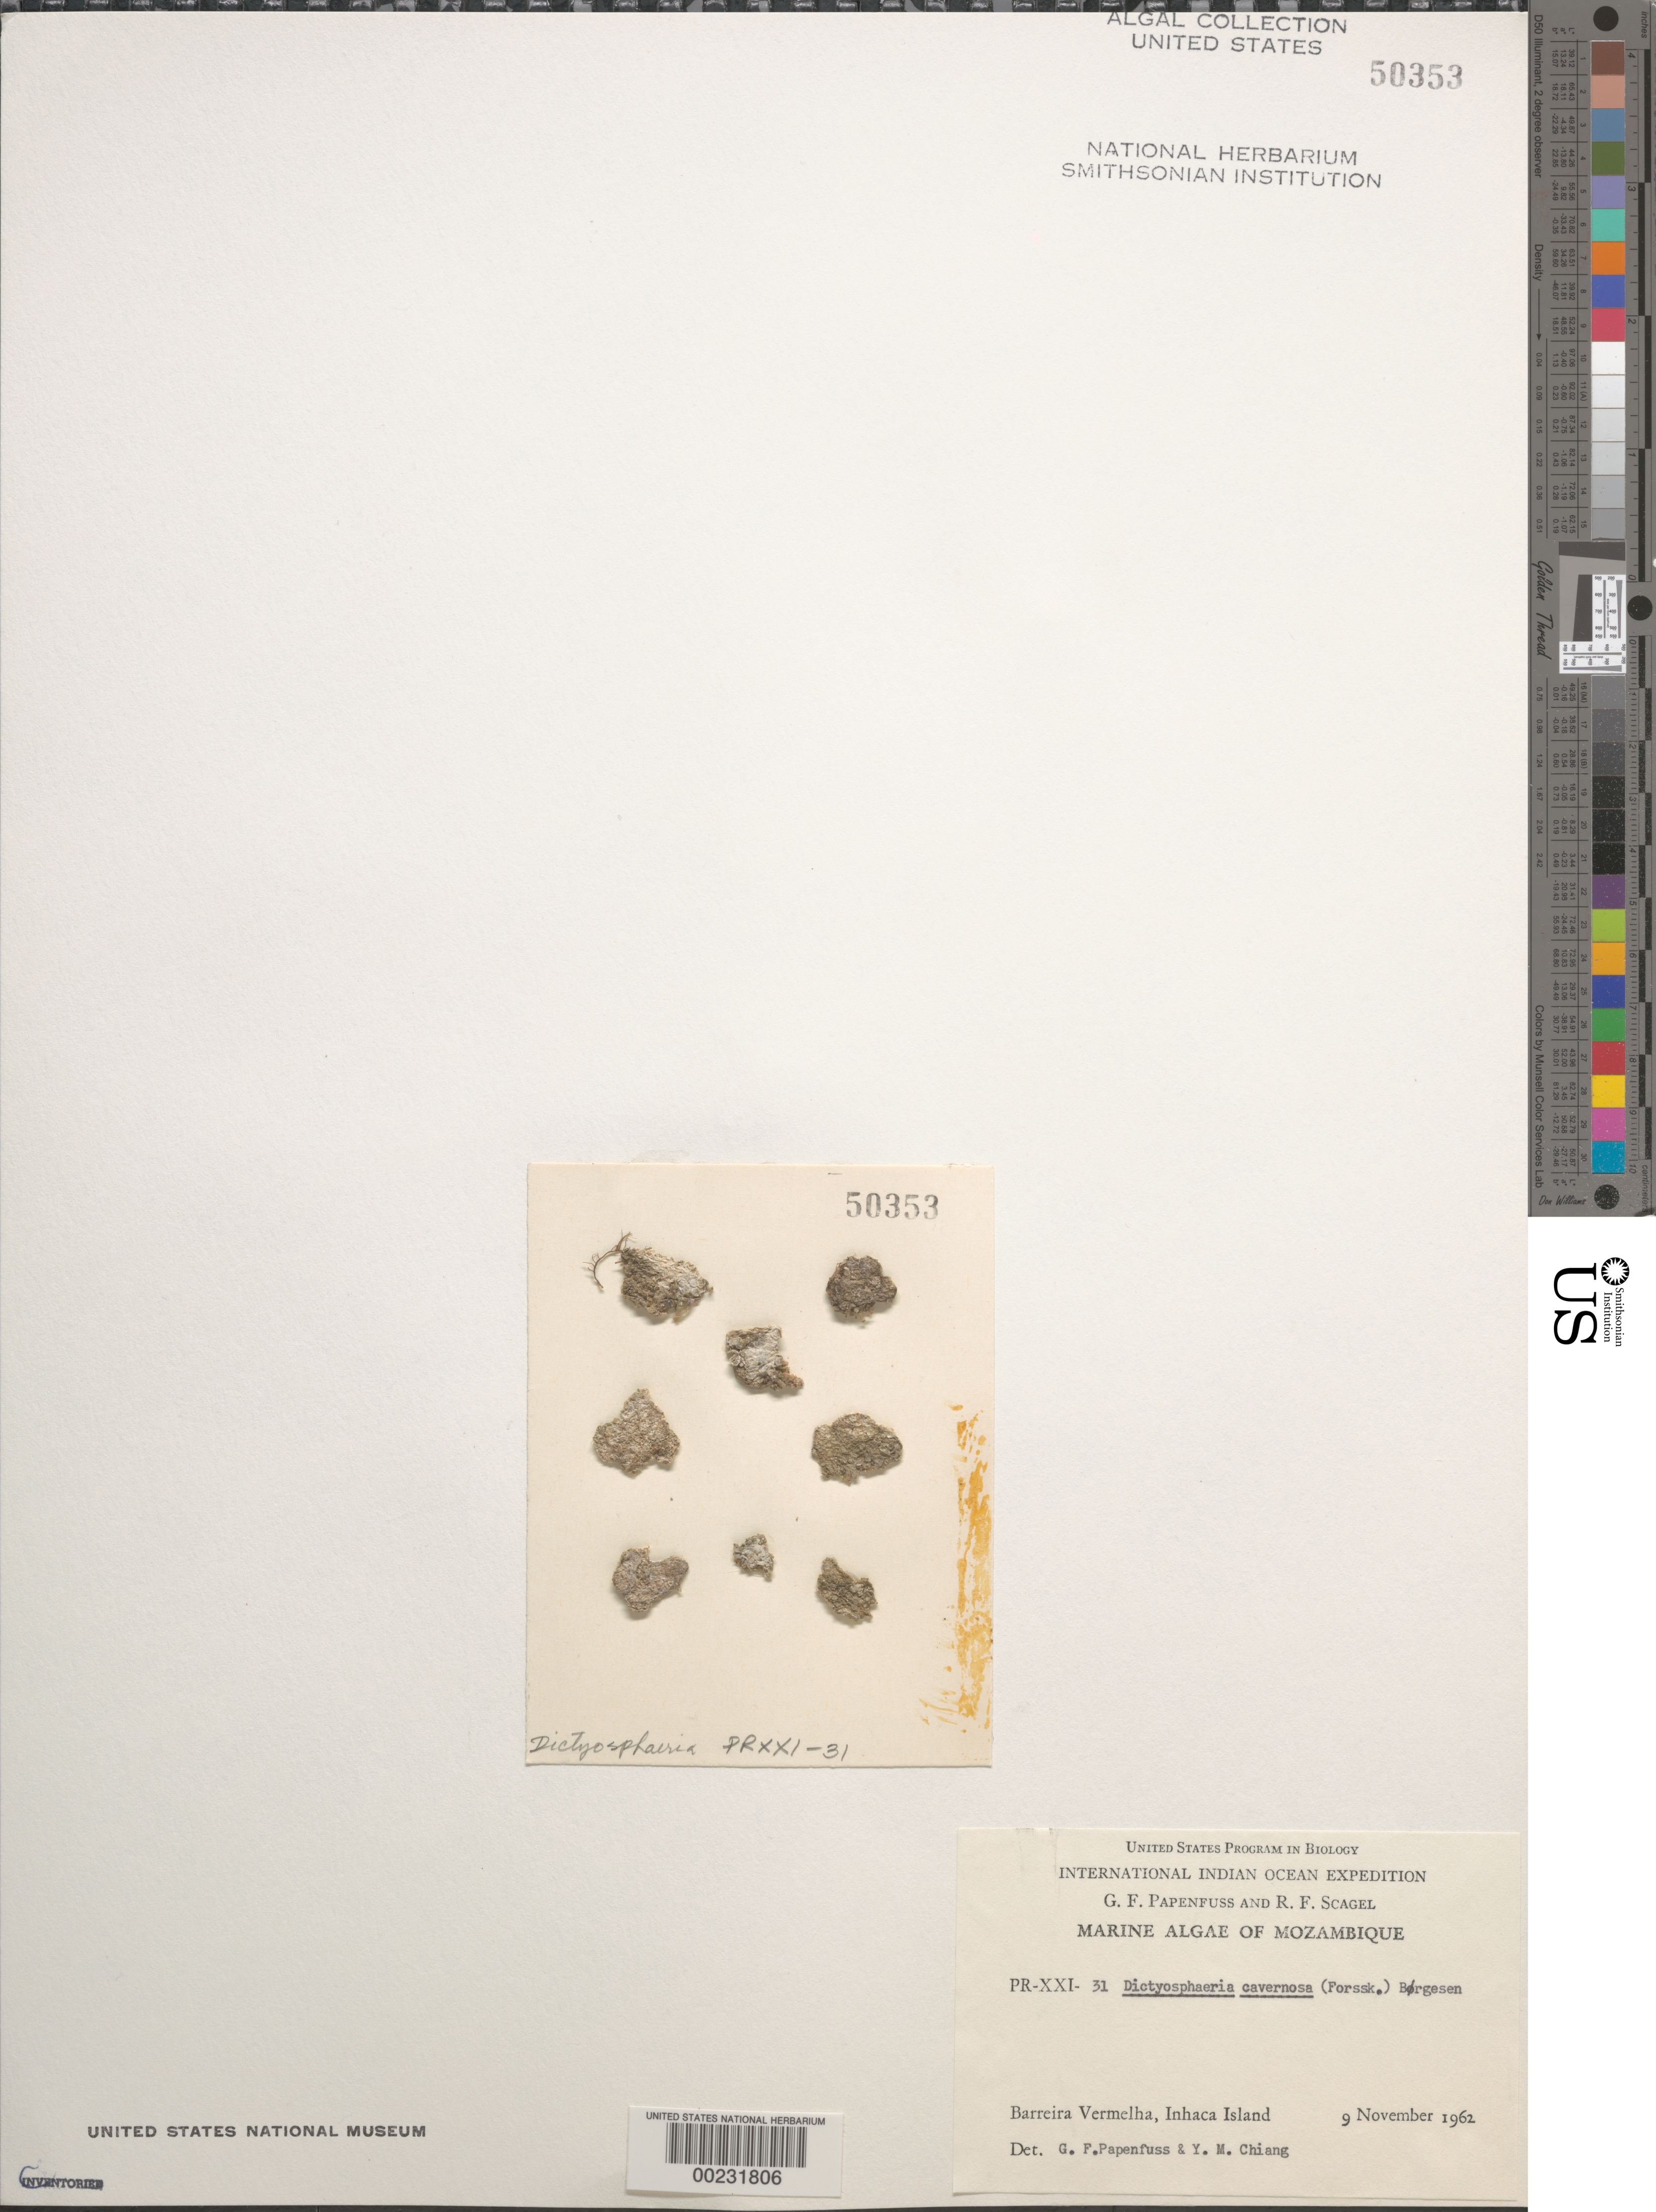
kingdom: Plantae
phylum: Chlorophyta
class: Ulvophyceae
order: Siphonocladales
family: Siphonocladaceae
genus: Dictyosphaeria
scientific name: Dictyosphaeria cavernosa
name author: (Forssk.) Børgesen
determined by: Papenfuss, G. F.; Chiang, Y. M.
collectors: G. Papenfuss & R. F. Scagel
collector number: PR-XXI-31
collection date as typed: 09 Nov 1962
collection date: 1962-11-09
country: Mozambique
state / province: Maputo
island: Inhaca Island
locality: Barreira Vermelha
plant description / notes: International Indian Ocean Expedition, 1962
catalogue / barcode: US 50353